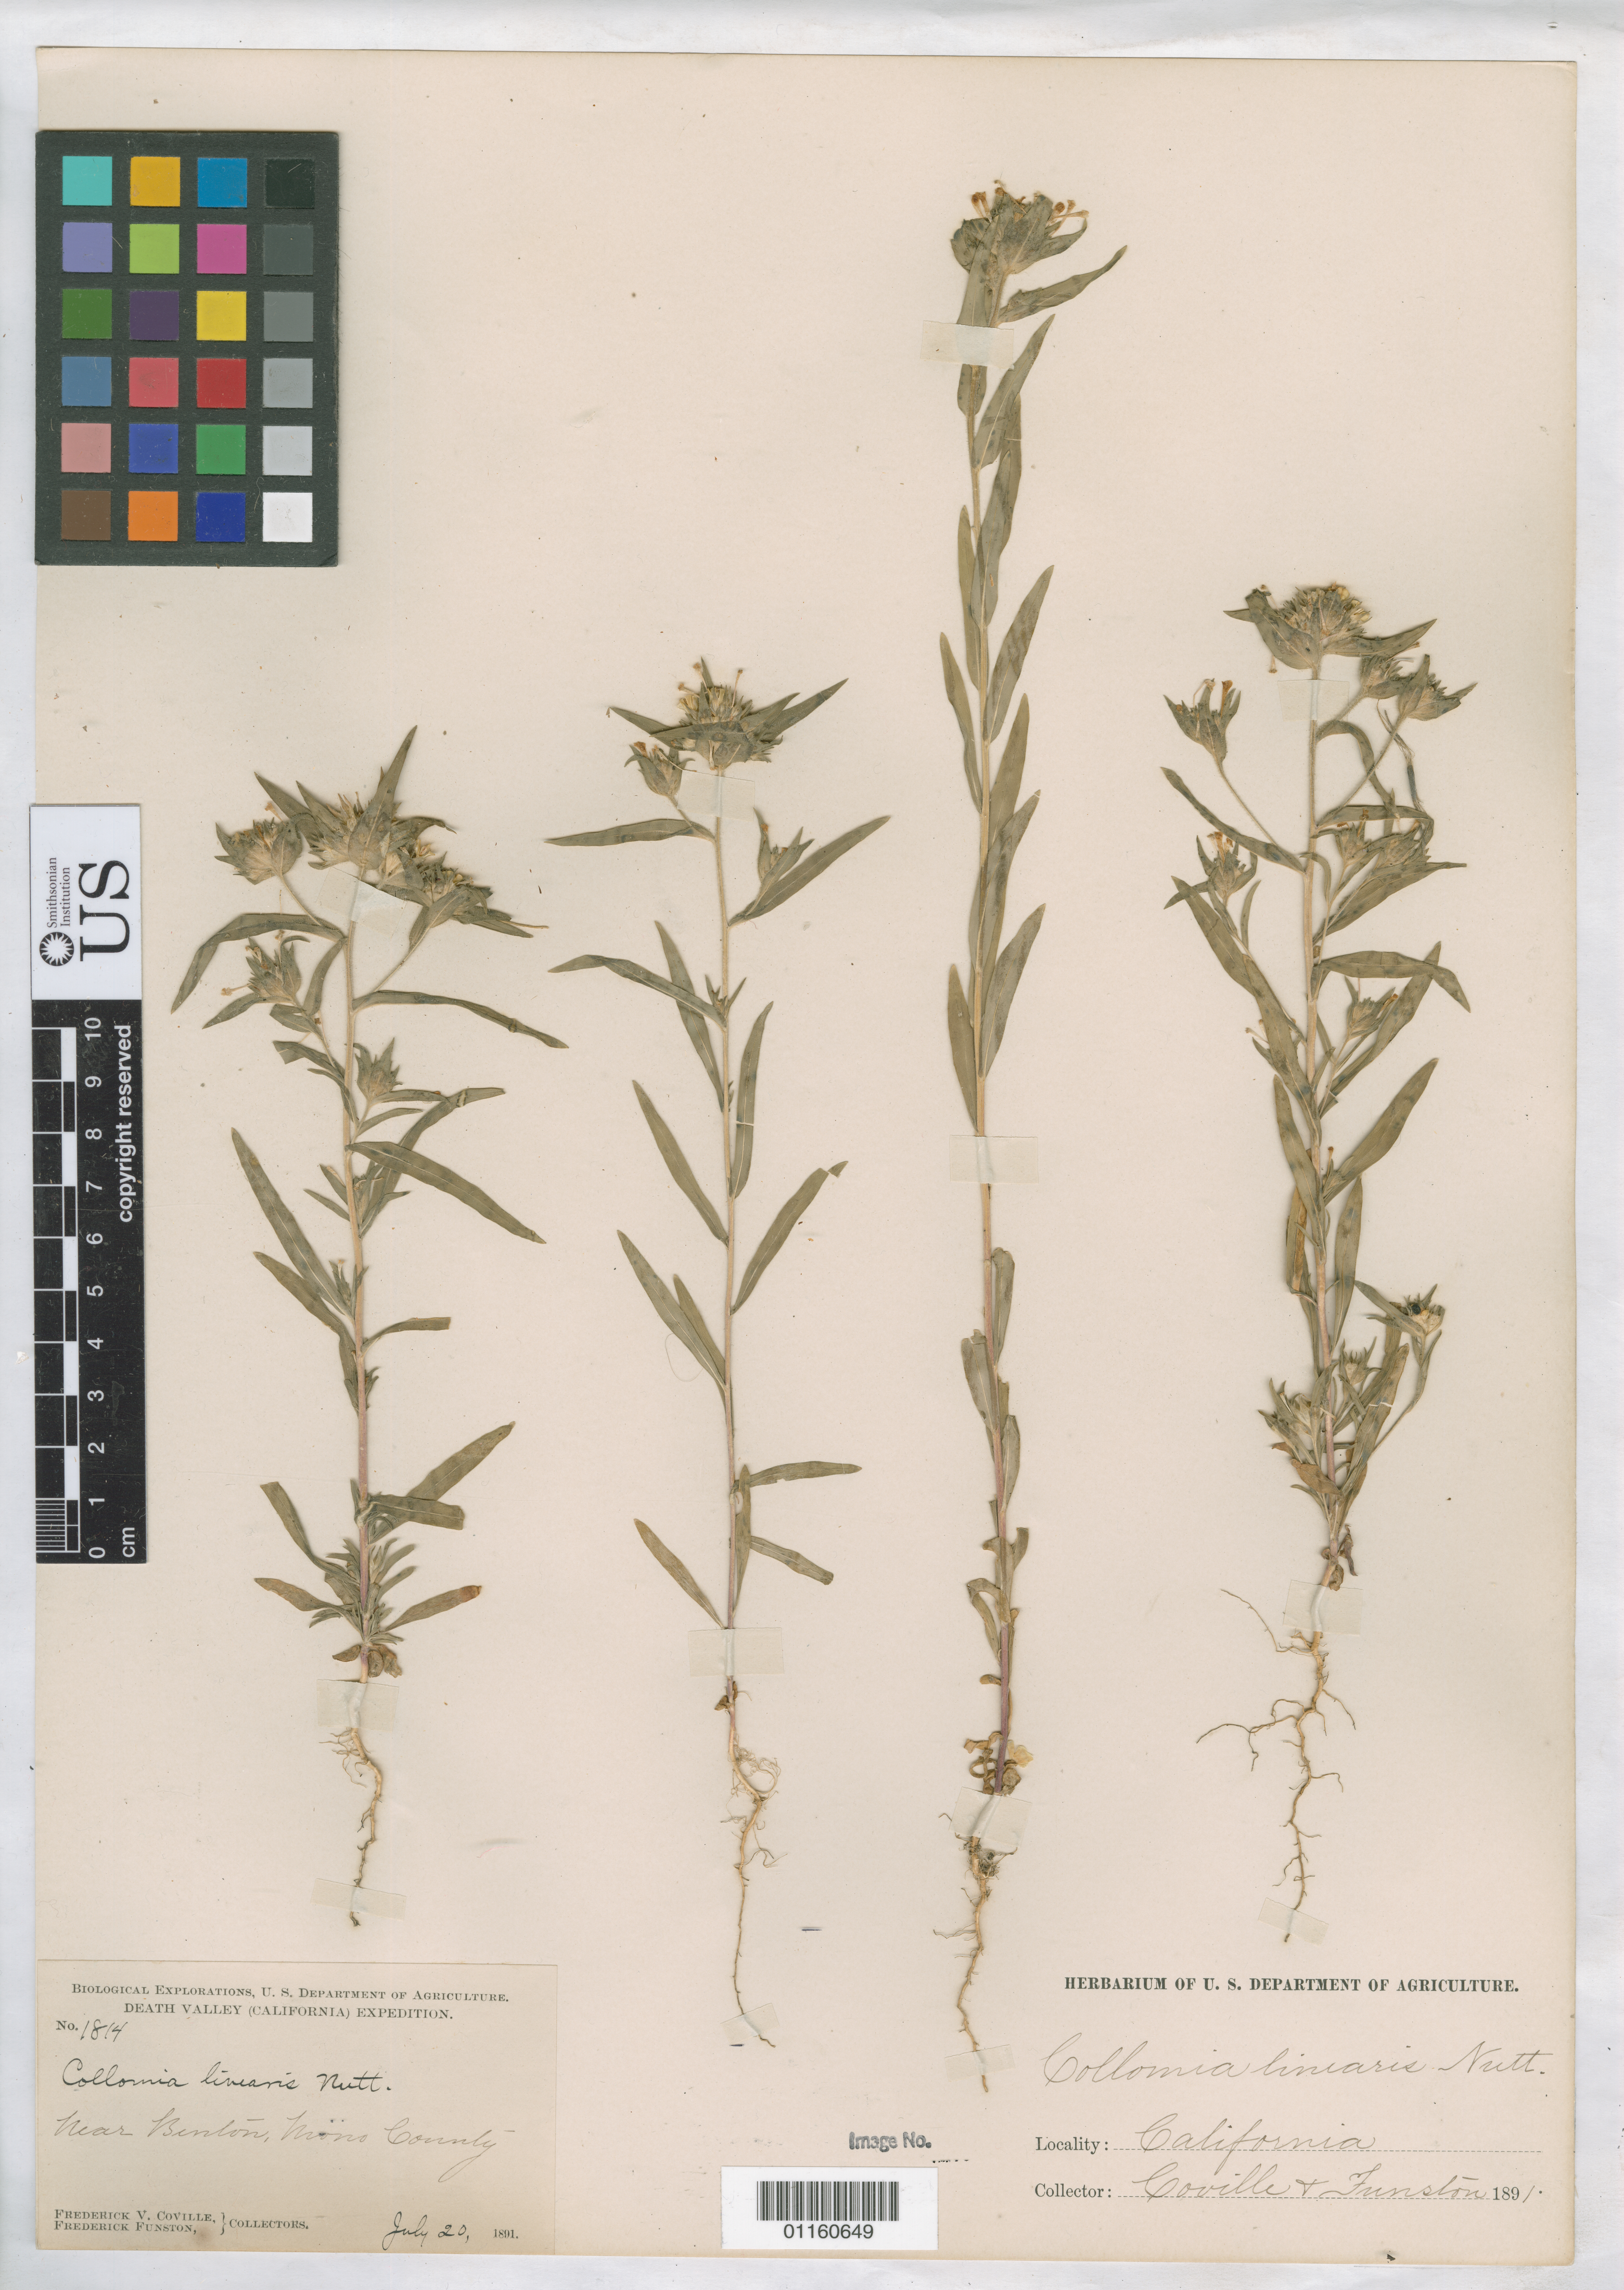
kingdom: Plantae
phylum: Tracheophyta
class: Magnoliopsida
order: Ericales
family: Polemoniaceae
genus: Collomia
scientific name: Collomia linearis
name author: Nutt.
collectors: F. V. Coville & F. Funston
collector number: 1814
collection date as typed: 20 Jul 1891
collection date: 1891-07-20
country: United States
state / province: California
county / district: Mono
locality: Near Benton